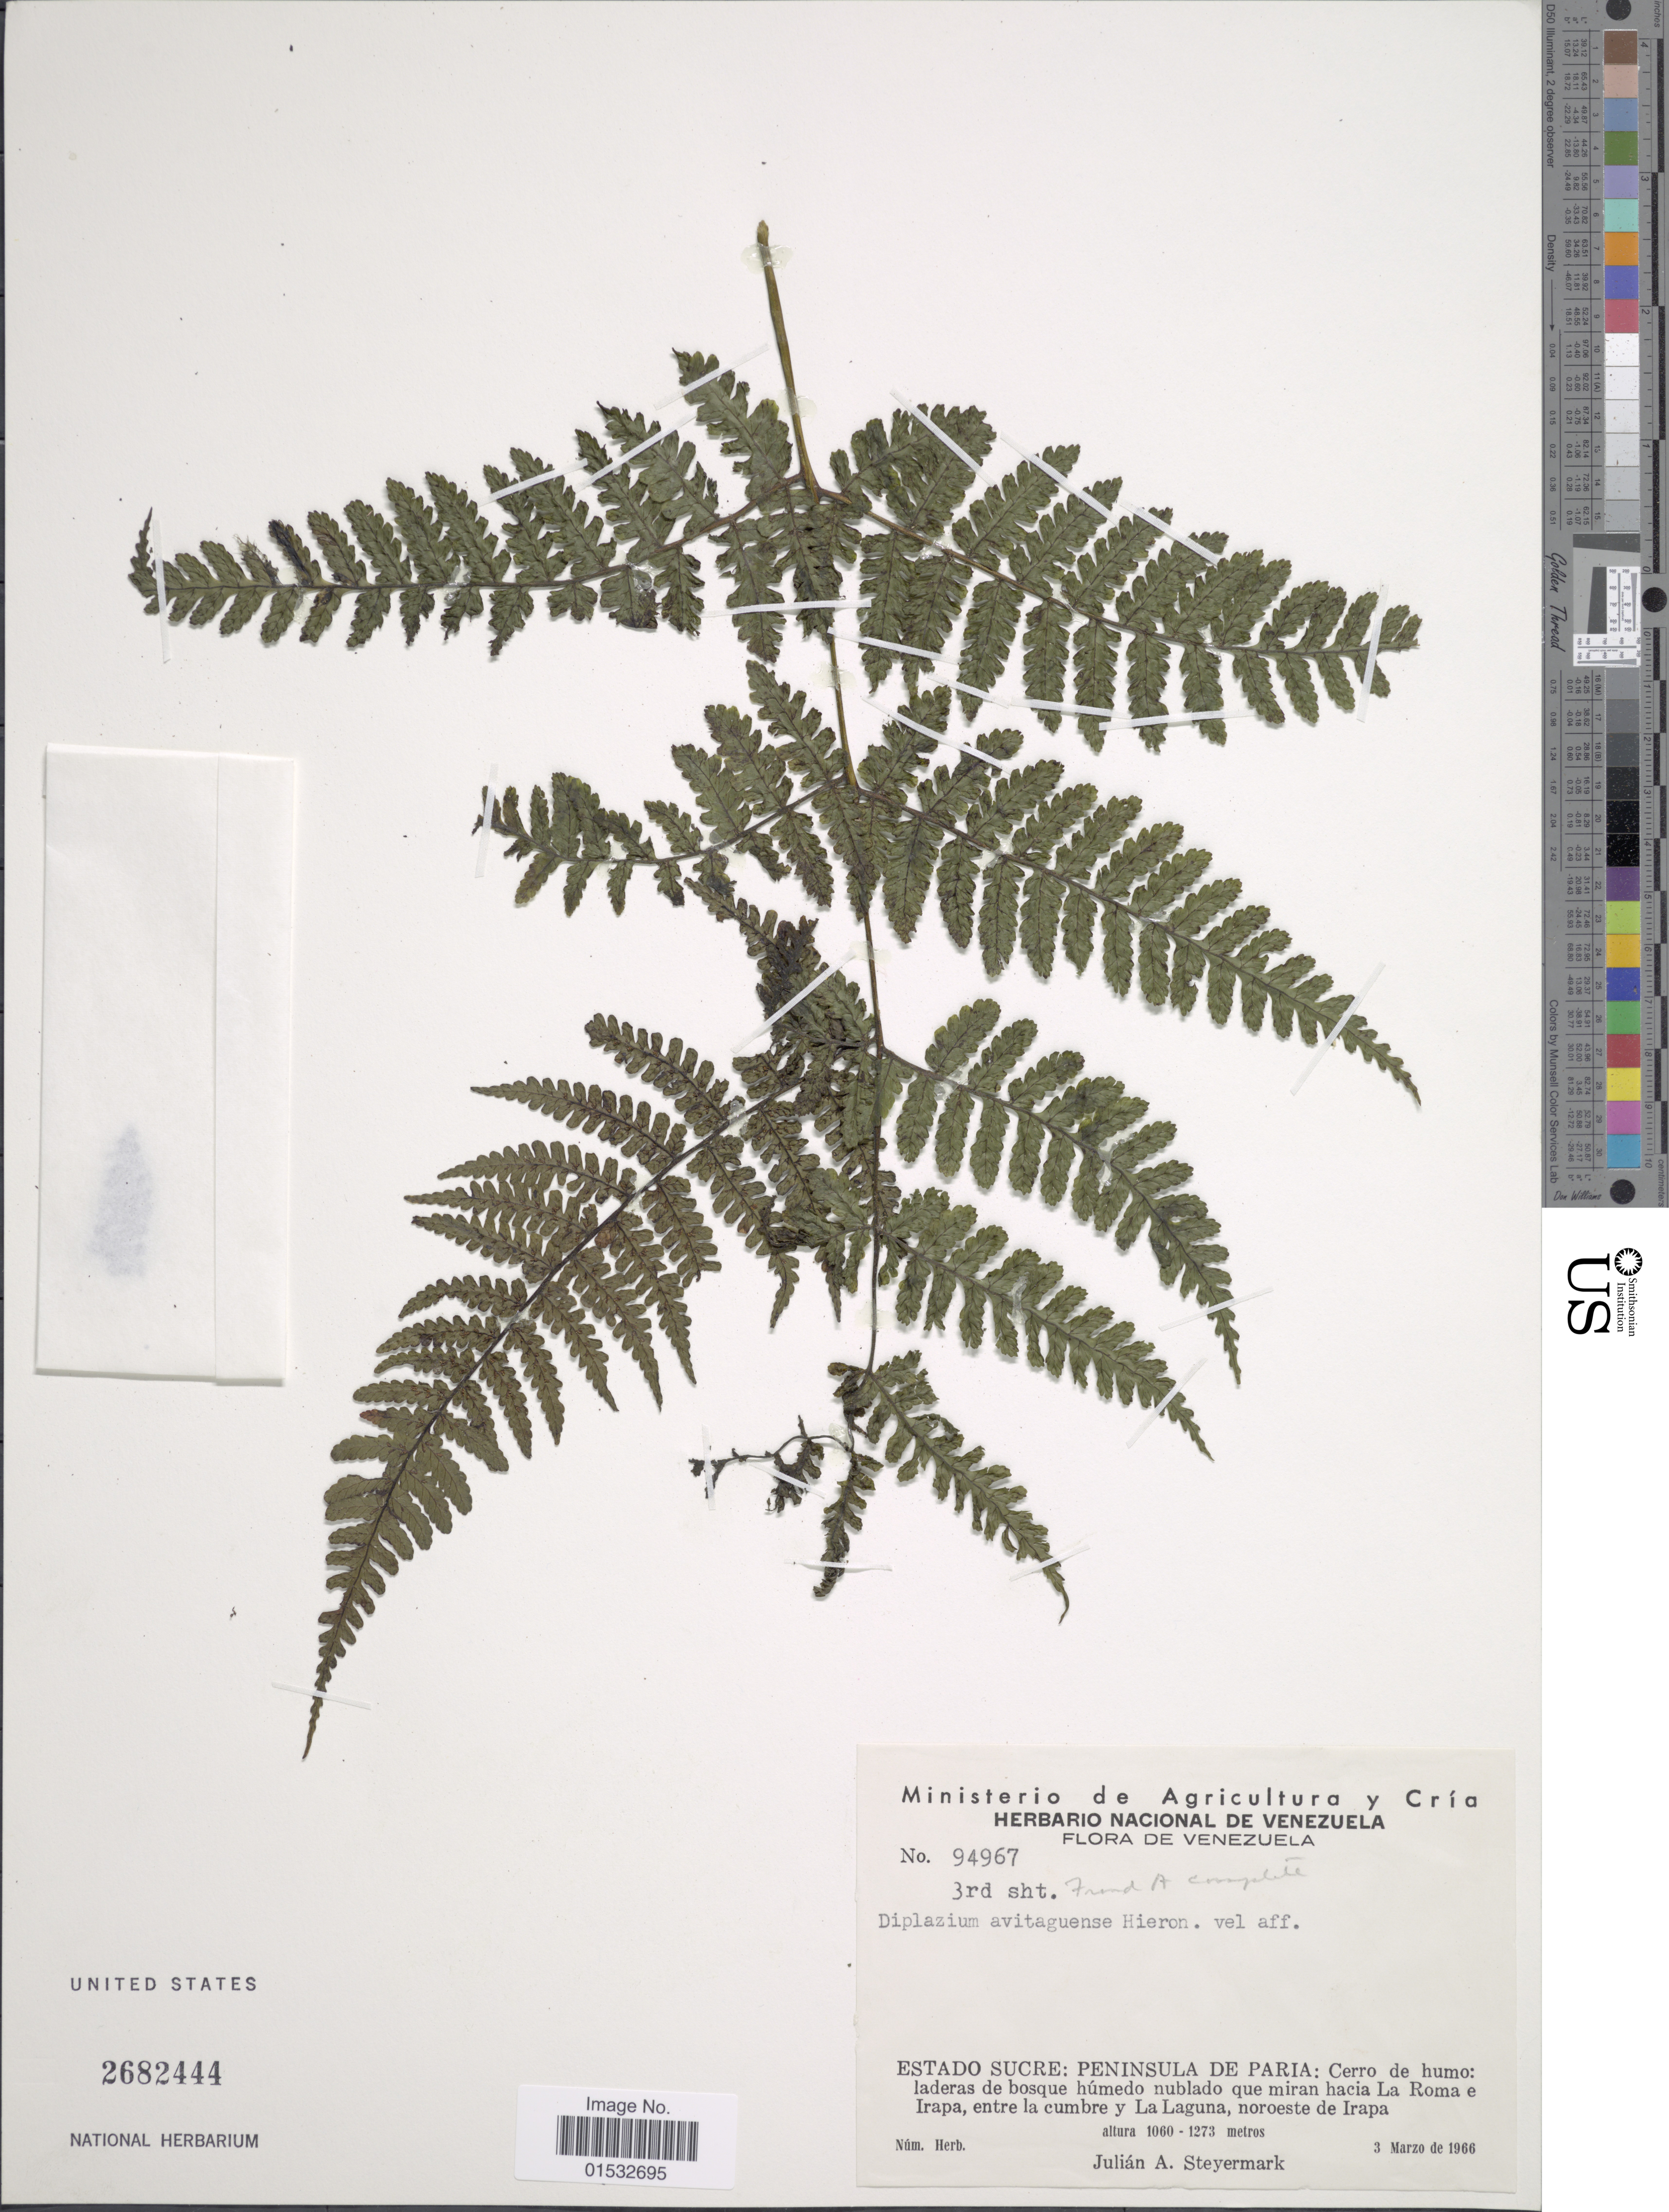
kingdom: Plantae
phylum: Tracheophyta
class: Polypodiopsida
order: Polypodiales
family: Athyriaceae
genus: Diplazium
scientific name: Diplazium avitaguense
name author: Hieron.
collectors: J. Steyermark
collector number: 94967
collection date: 1966-03-03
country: Venezuela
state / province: Sucre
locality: Bordering La laguna. Peninsula de Paria: Cerro de humo: laderas de bosque húmedo nublado que miran hacia La Roma e Irapa, entre la cumbre y La Laguna, noroeste de Irapa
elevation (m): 1060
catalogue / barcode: US 2682444